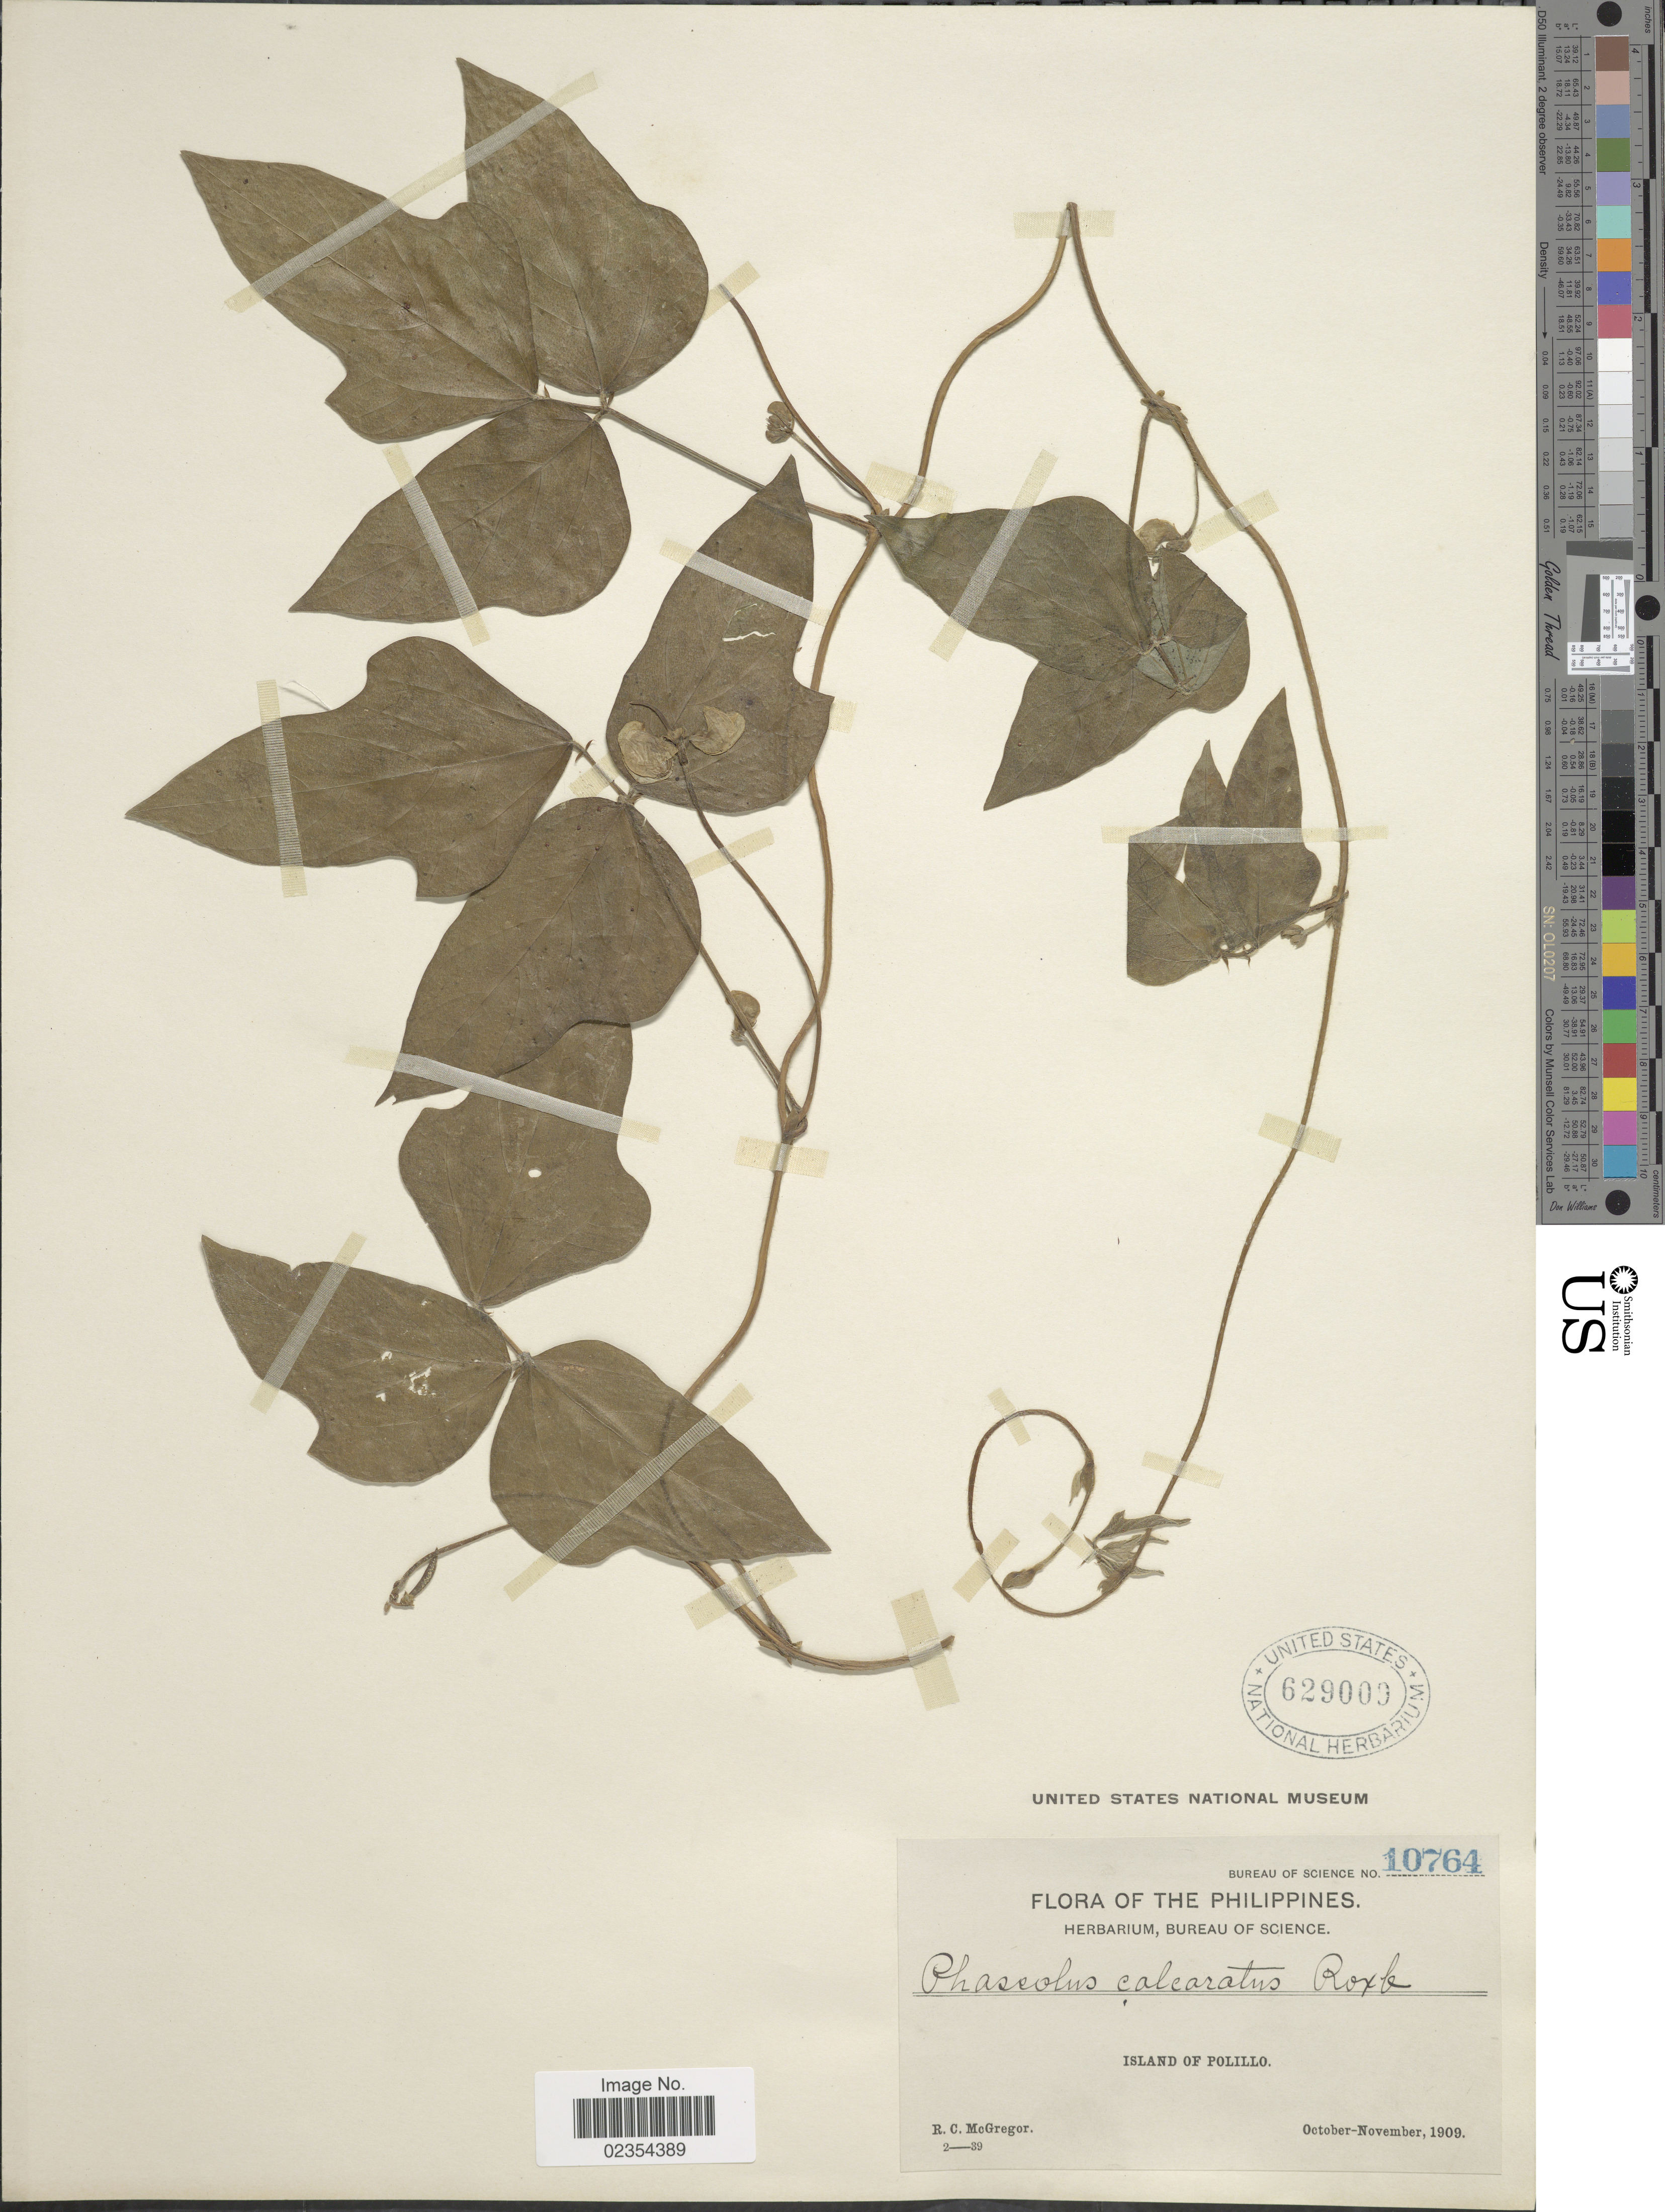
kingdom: Plantae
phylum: Tracheophyta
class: Magnoliopsida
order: Fabales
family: Fabaceae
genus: Vigna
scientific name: Vigna umbellata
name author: (Thunb.) Ohwi & H. Ohashi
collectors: R. C. McGregor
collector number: Bureau of Science 10764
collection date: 1909-10/1909-11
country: Philippines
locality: Island of Polillo.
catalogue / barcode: US 629009